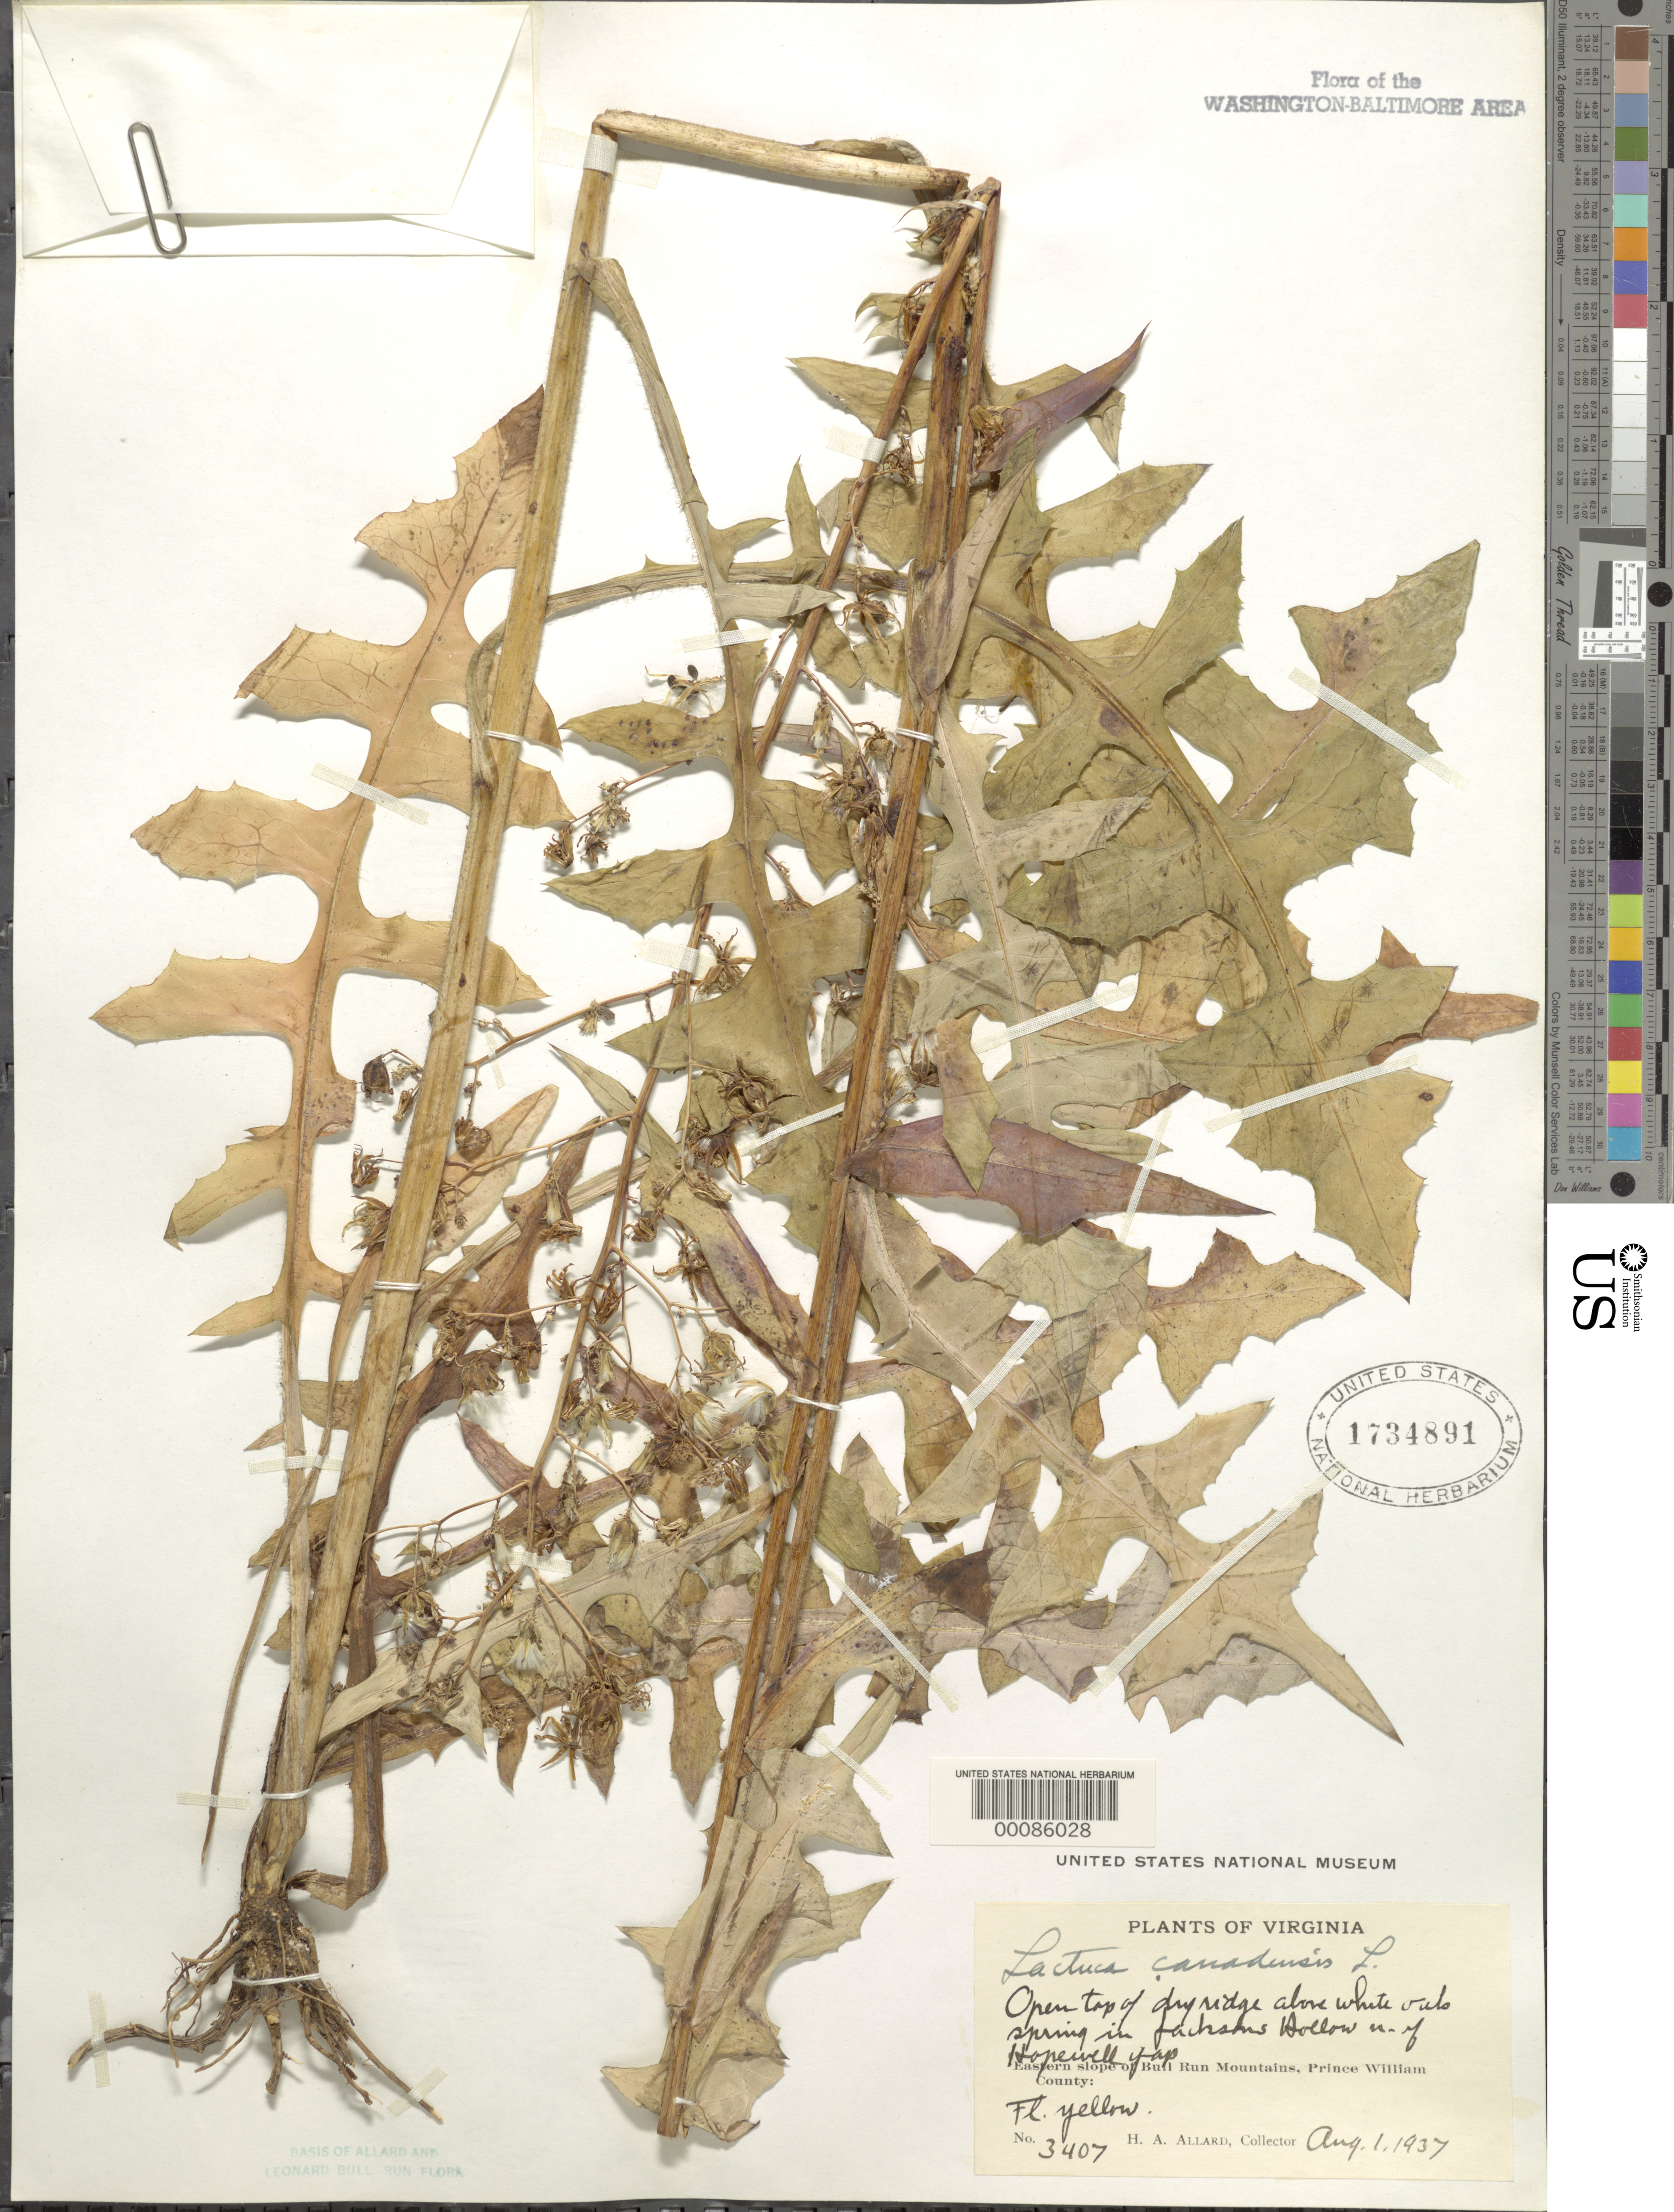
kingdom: Plantae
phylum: Tracheophyta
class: Magnoliopsida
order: Asterales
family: Asteraceae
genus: Lactuca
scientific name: Lactuca canadensis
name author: L.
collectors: H. A. Allard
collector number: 3407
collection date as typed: -1 Aug 1937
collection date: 1937-08-01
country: United States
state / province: Virginia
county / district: Prince William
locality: North of Hopewell Gap Jacksons Hollow, eastern slope of Bull Run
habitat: Dry sparsely wooded ridge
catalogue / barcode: US 1734891